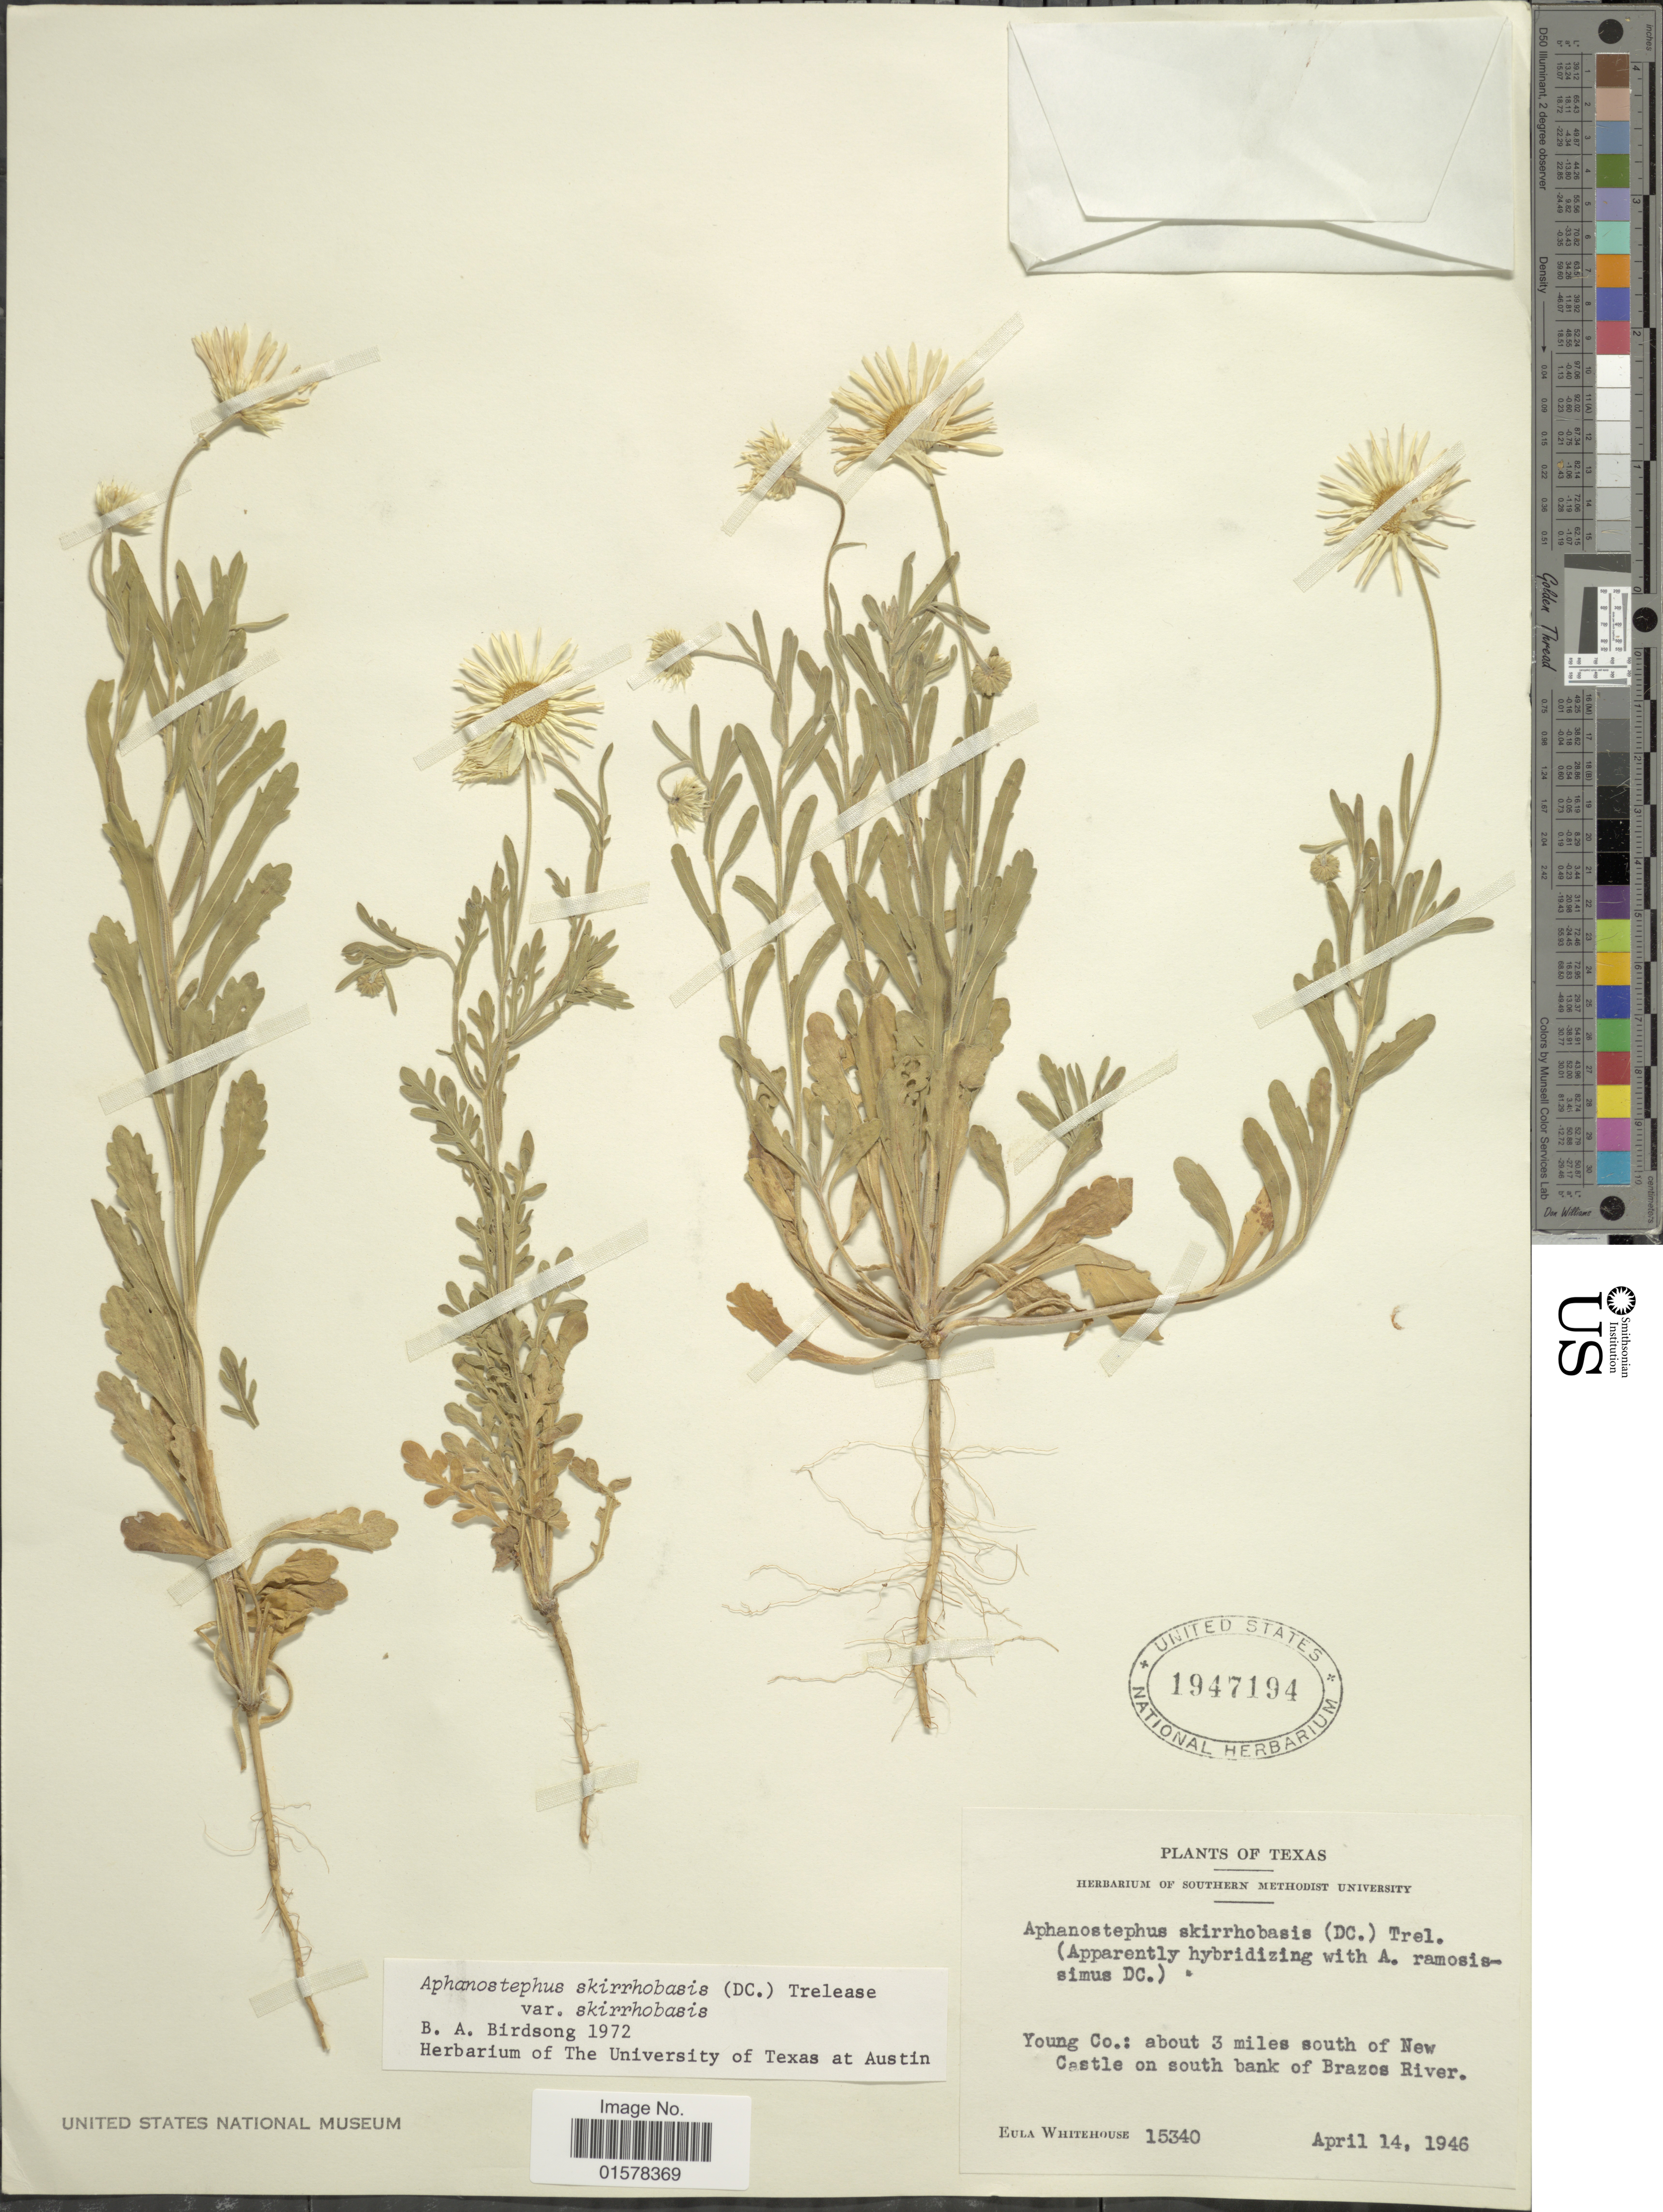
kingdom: Plantae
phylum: Tracheophyta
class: Magnoliopsida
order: Asterales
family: Asteraceae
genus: Aphanostephus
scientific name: Aphanostephus skirrhobasis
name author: (DC.) Trel. ex Coville & Branner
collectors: E. Whitehouse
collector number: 15340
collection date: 1946-04-14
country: United States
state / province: Texas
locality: Young Co.: about 3 miles souith of New Castle on south bank of Brazos River. Texas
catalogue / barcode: US 1947194